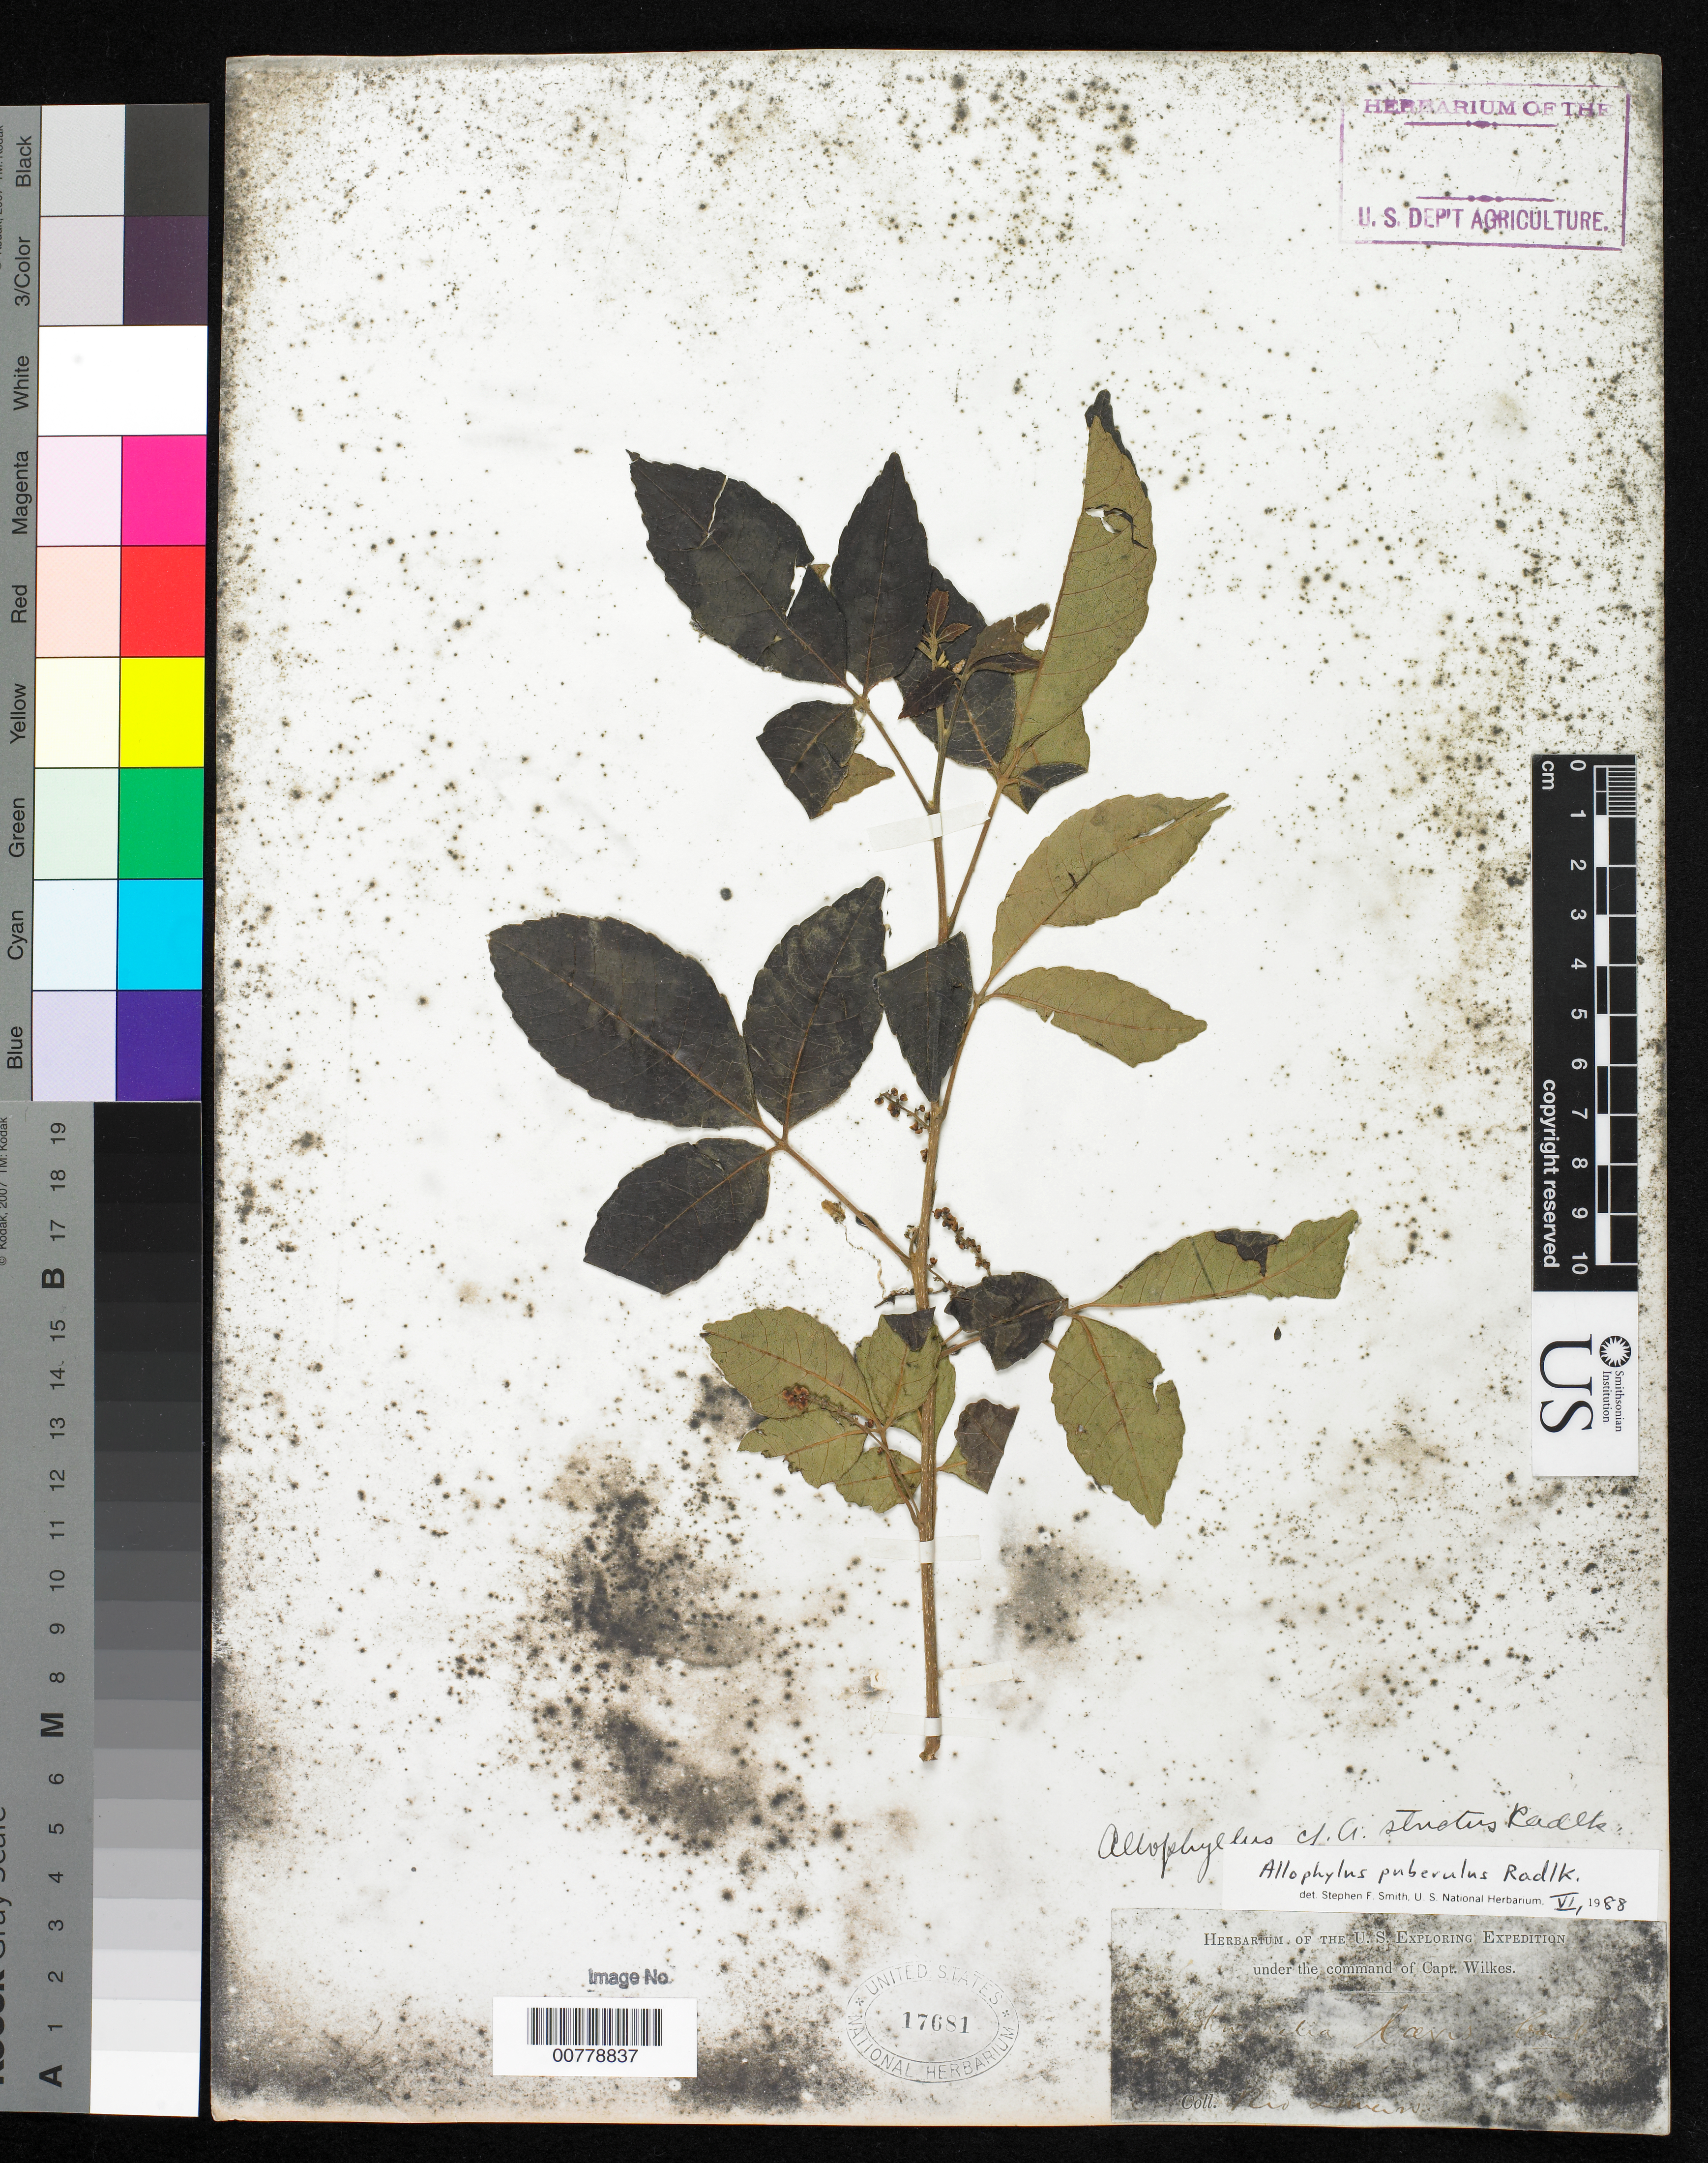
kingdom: Plantae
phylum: Tracheophyta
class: Magnoliopsida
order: Sapindales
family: Sapindaceae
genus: Allophylus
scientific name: Allophylus puberulus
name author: (Cambess.) Radlk.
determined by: Coelho, Rubens L. G.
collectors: Wilkes Explor. Exped.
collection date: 1838/1842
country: Brazil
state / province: Rio de Janeiro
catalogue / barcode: US 17681